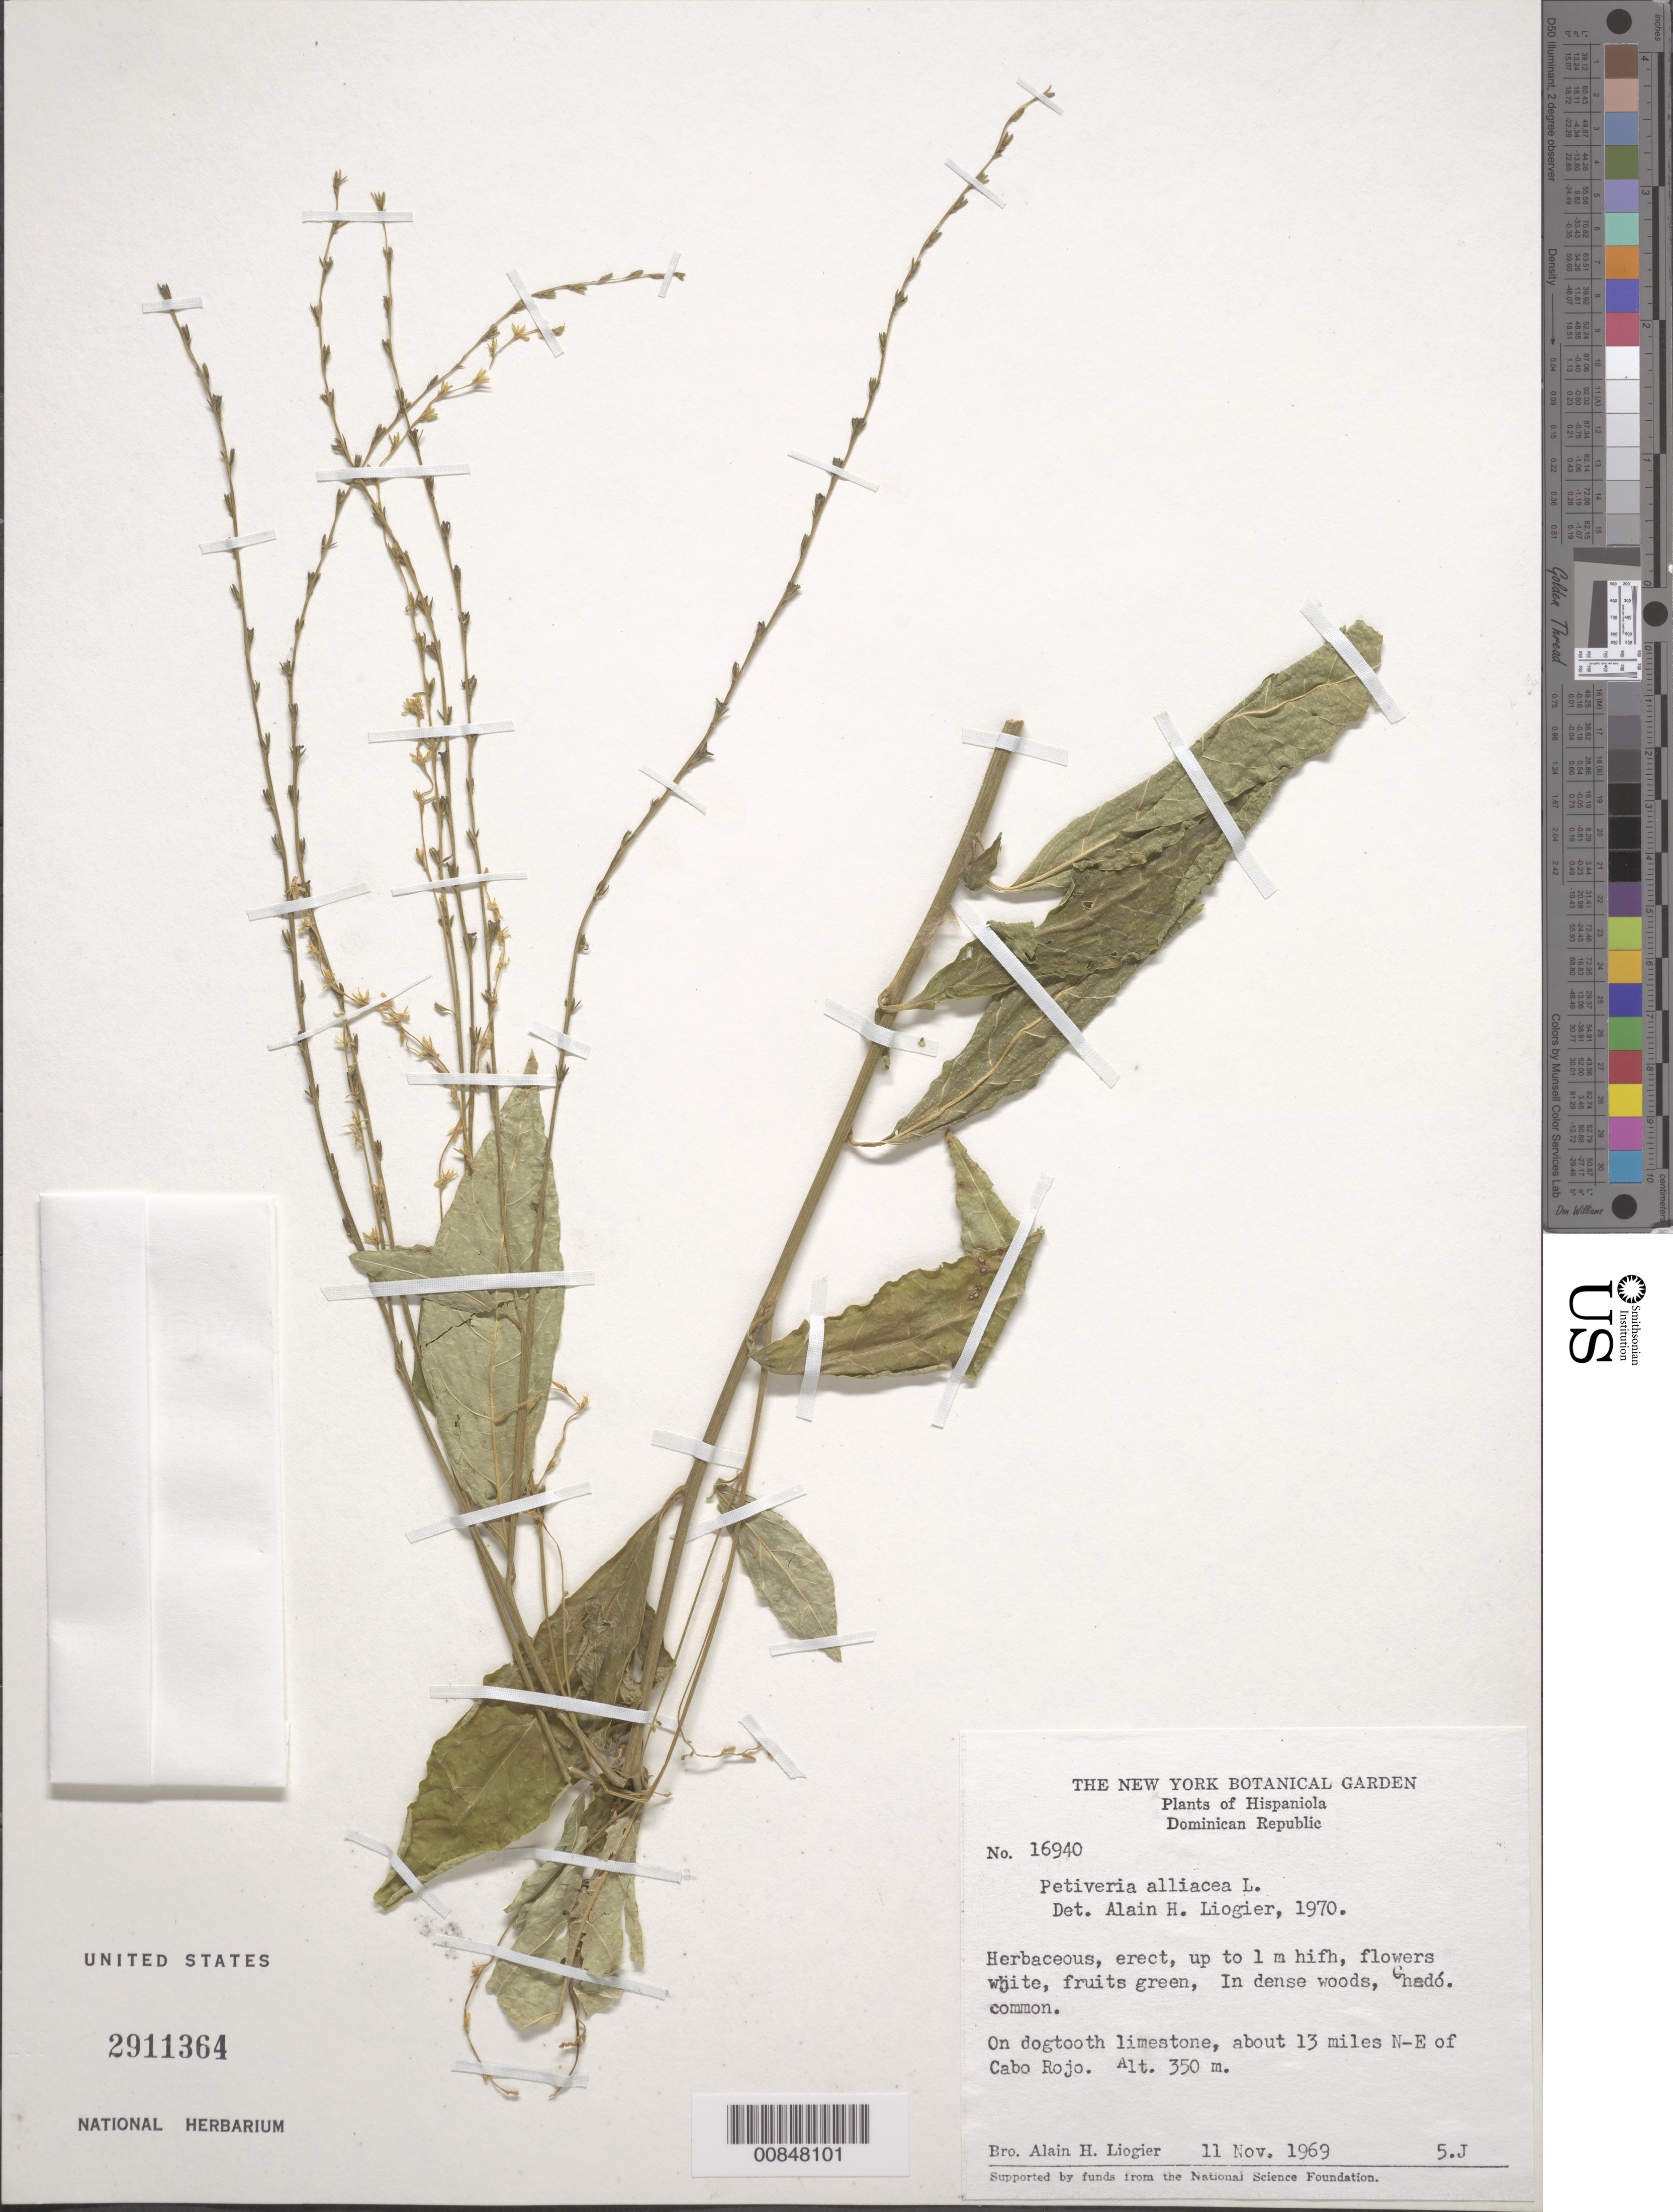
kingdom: Plantae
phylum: Tracheophyta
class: Magnoliopsida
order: Caryophyllales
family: Phytolaccaceae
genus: Petiveria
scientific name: Petiveria alliacea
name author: L.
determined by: Liogier, Alain H.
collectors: A. H. Liogier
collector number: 16940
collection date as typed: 11 Nov 1969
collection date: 1969-11-11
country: Dominican Republic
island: Hispaniola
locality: About 13 miles N-E of Cabo Rojo.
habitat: On dogtooth limestone. In dense woods, Chadó.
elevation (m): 350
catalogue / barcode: US 2911364